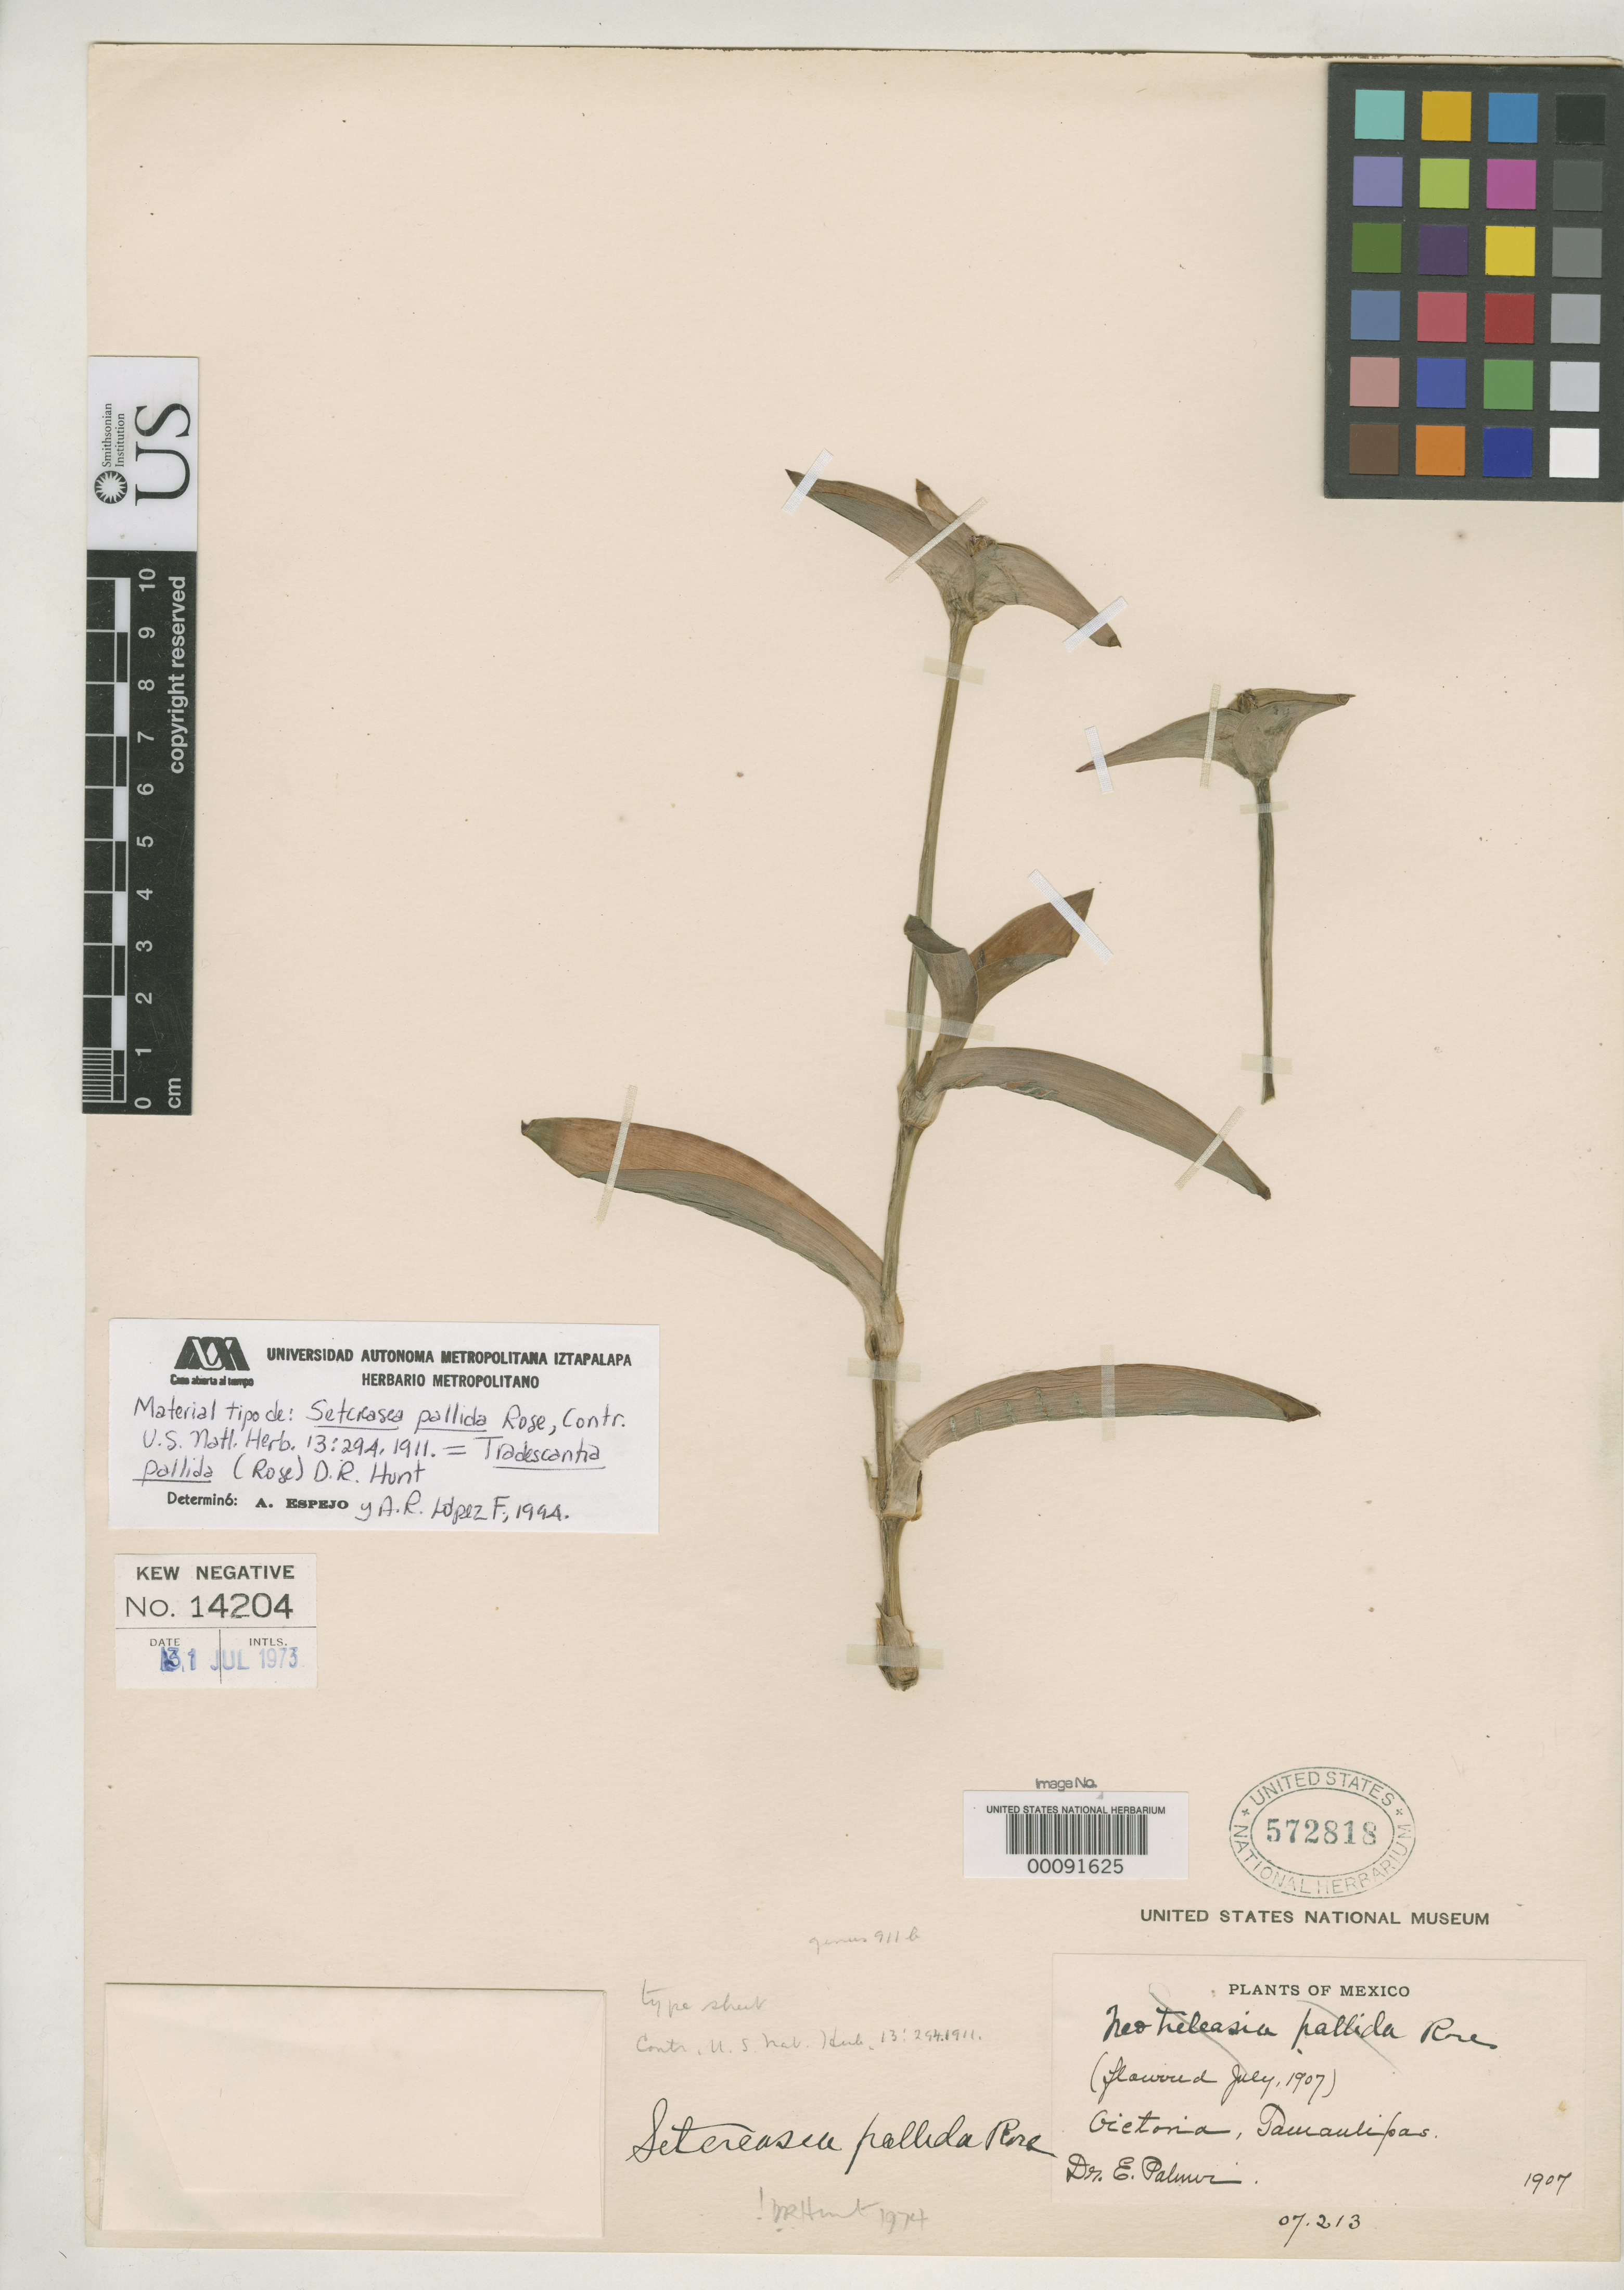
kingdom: Plantae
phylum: Tracheophyta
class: Liliopsida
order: Commelinales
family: Commelinaceae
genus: Setcreasea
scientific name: Setcreasea pallida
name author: Rose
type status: Holotype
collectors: E. Palmer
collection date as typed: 1907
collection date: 1907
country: Mexico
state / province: Tamaulipas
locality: Near Victoria.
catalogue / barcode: US 572818